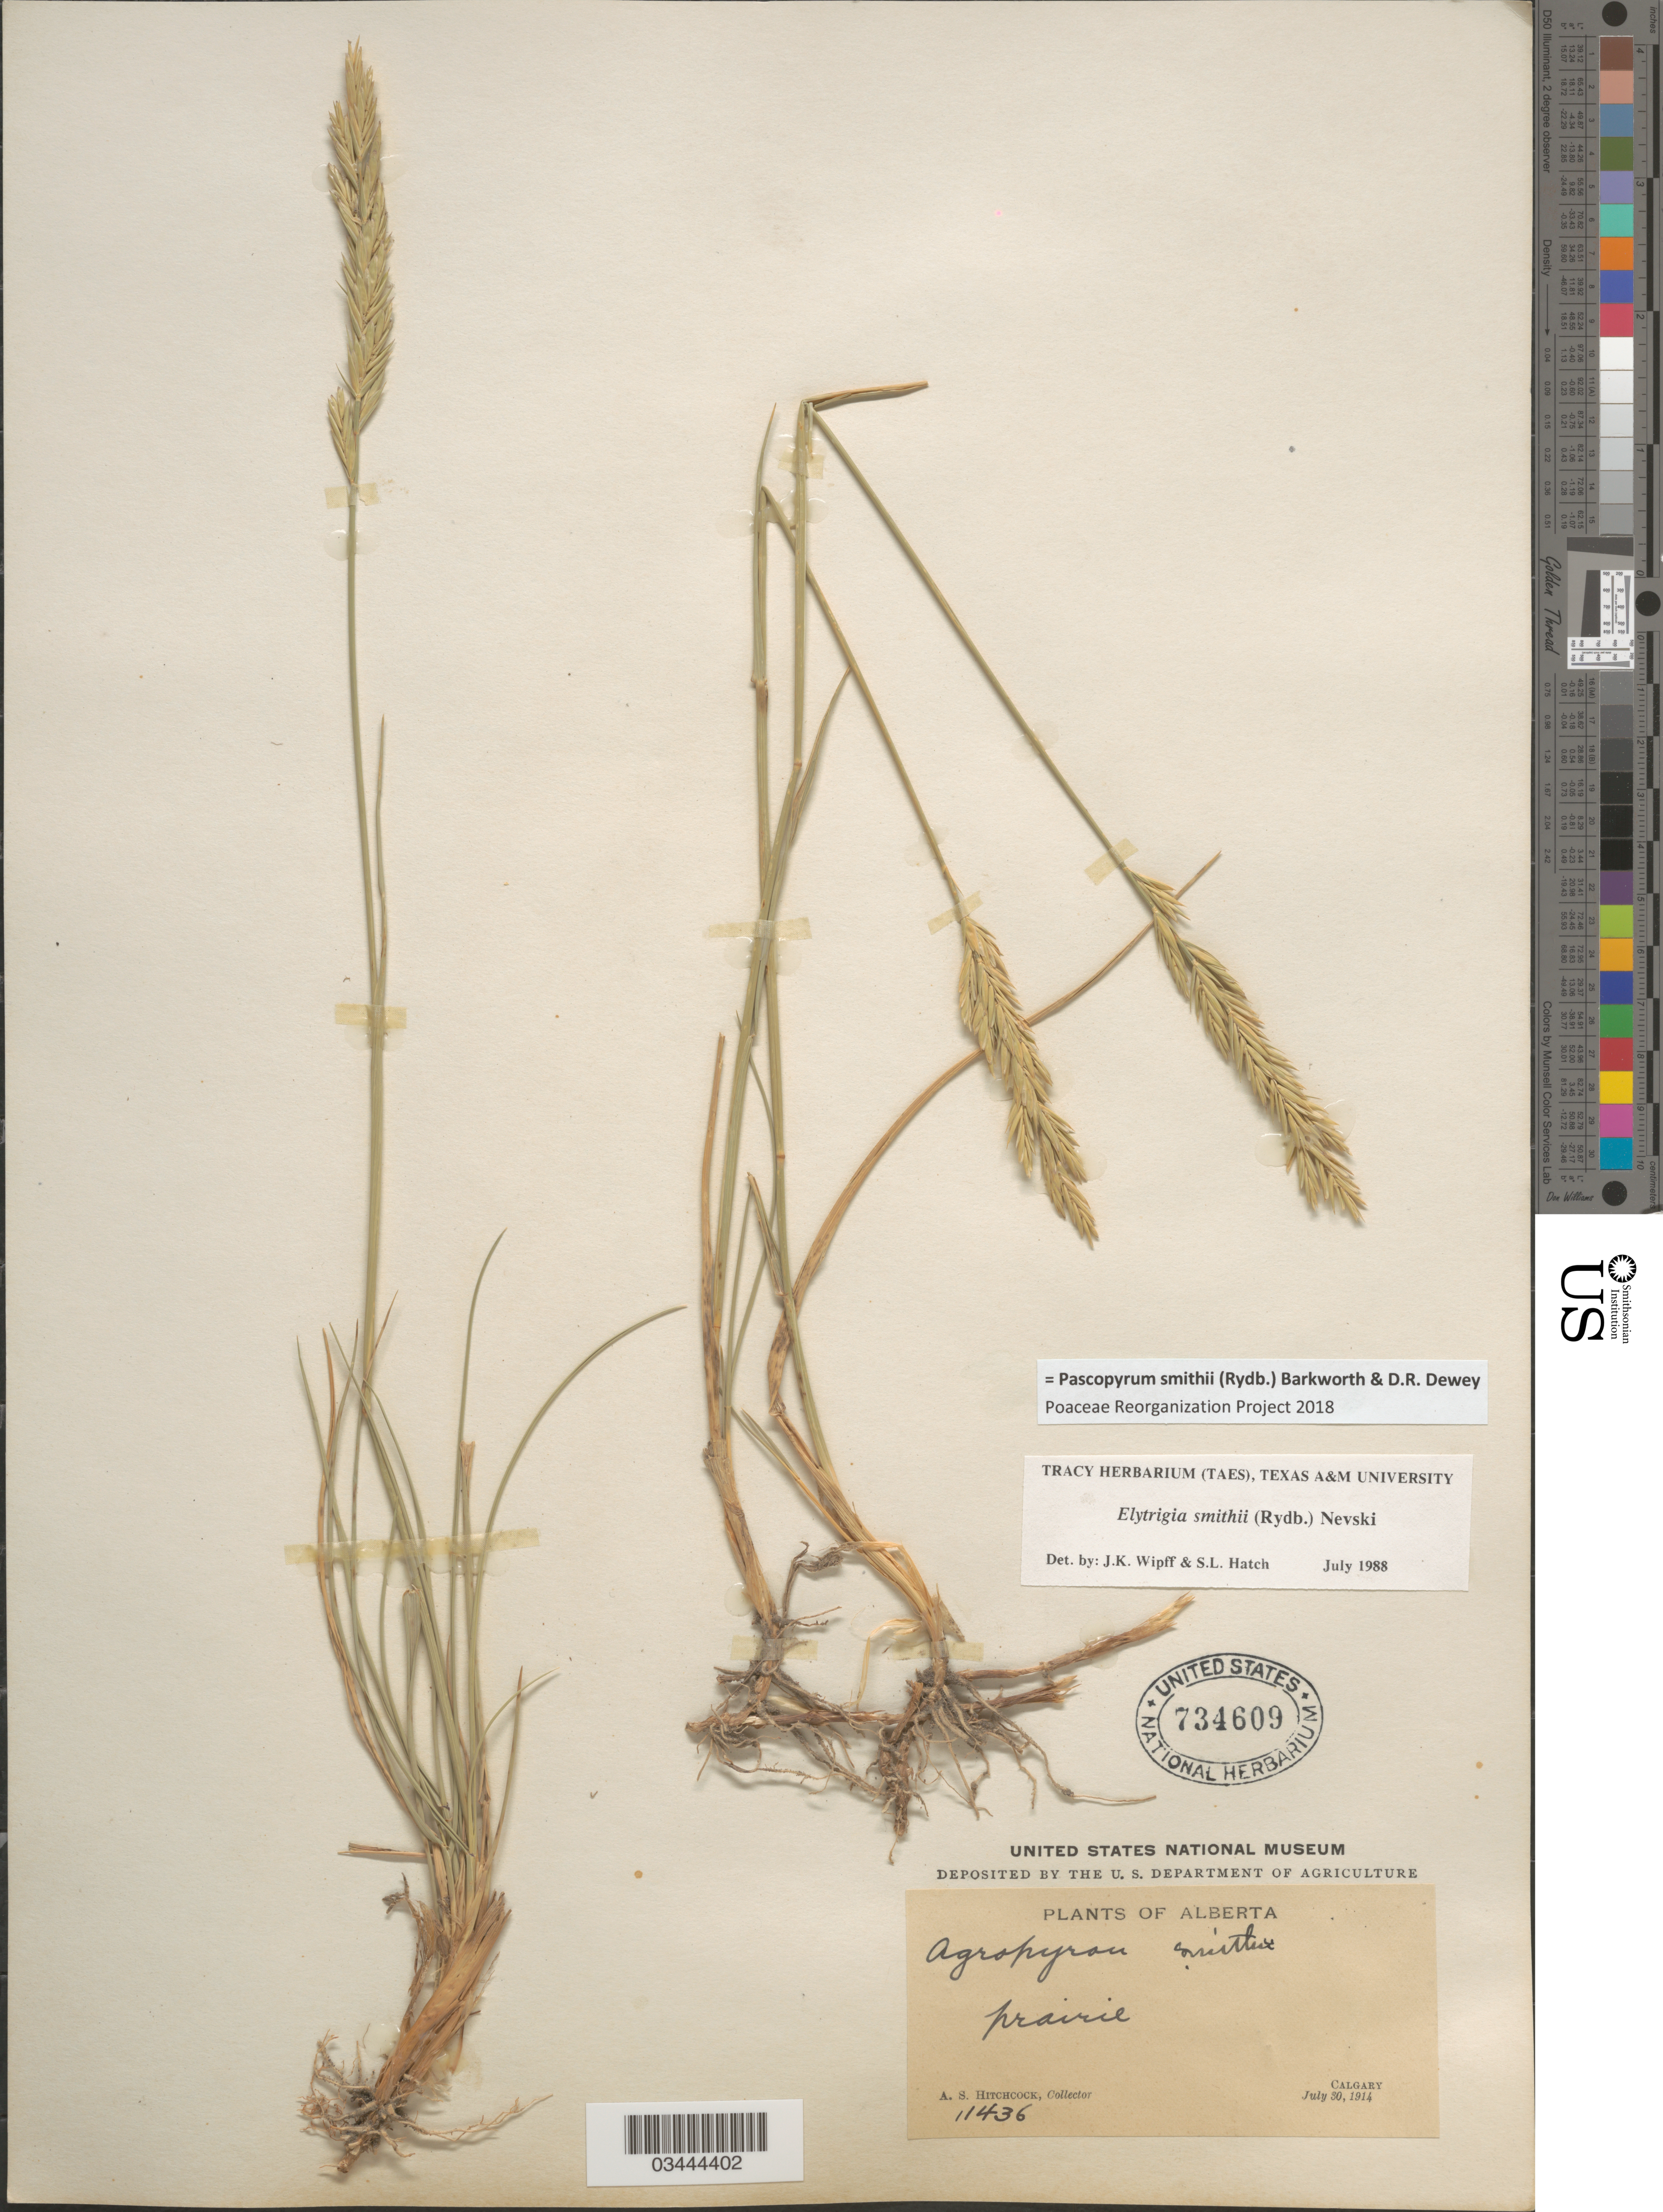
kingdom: Plantae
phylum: Tracheophyta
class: Liliopsida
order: Poales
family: Poaceae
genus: Pascopyrum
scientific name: Pascopyrum smithii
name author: (Rydb.) Barkworth & Dewey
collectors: A. S. Hitchcock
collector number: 11436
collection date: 1914-07-30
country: Canada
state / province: Alberta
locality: Prairie. Calgary.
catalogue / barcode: US 734609